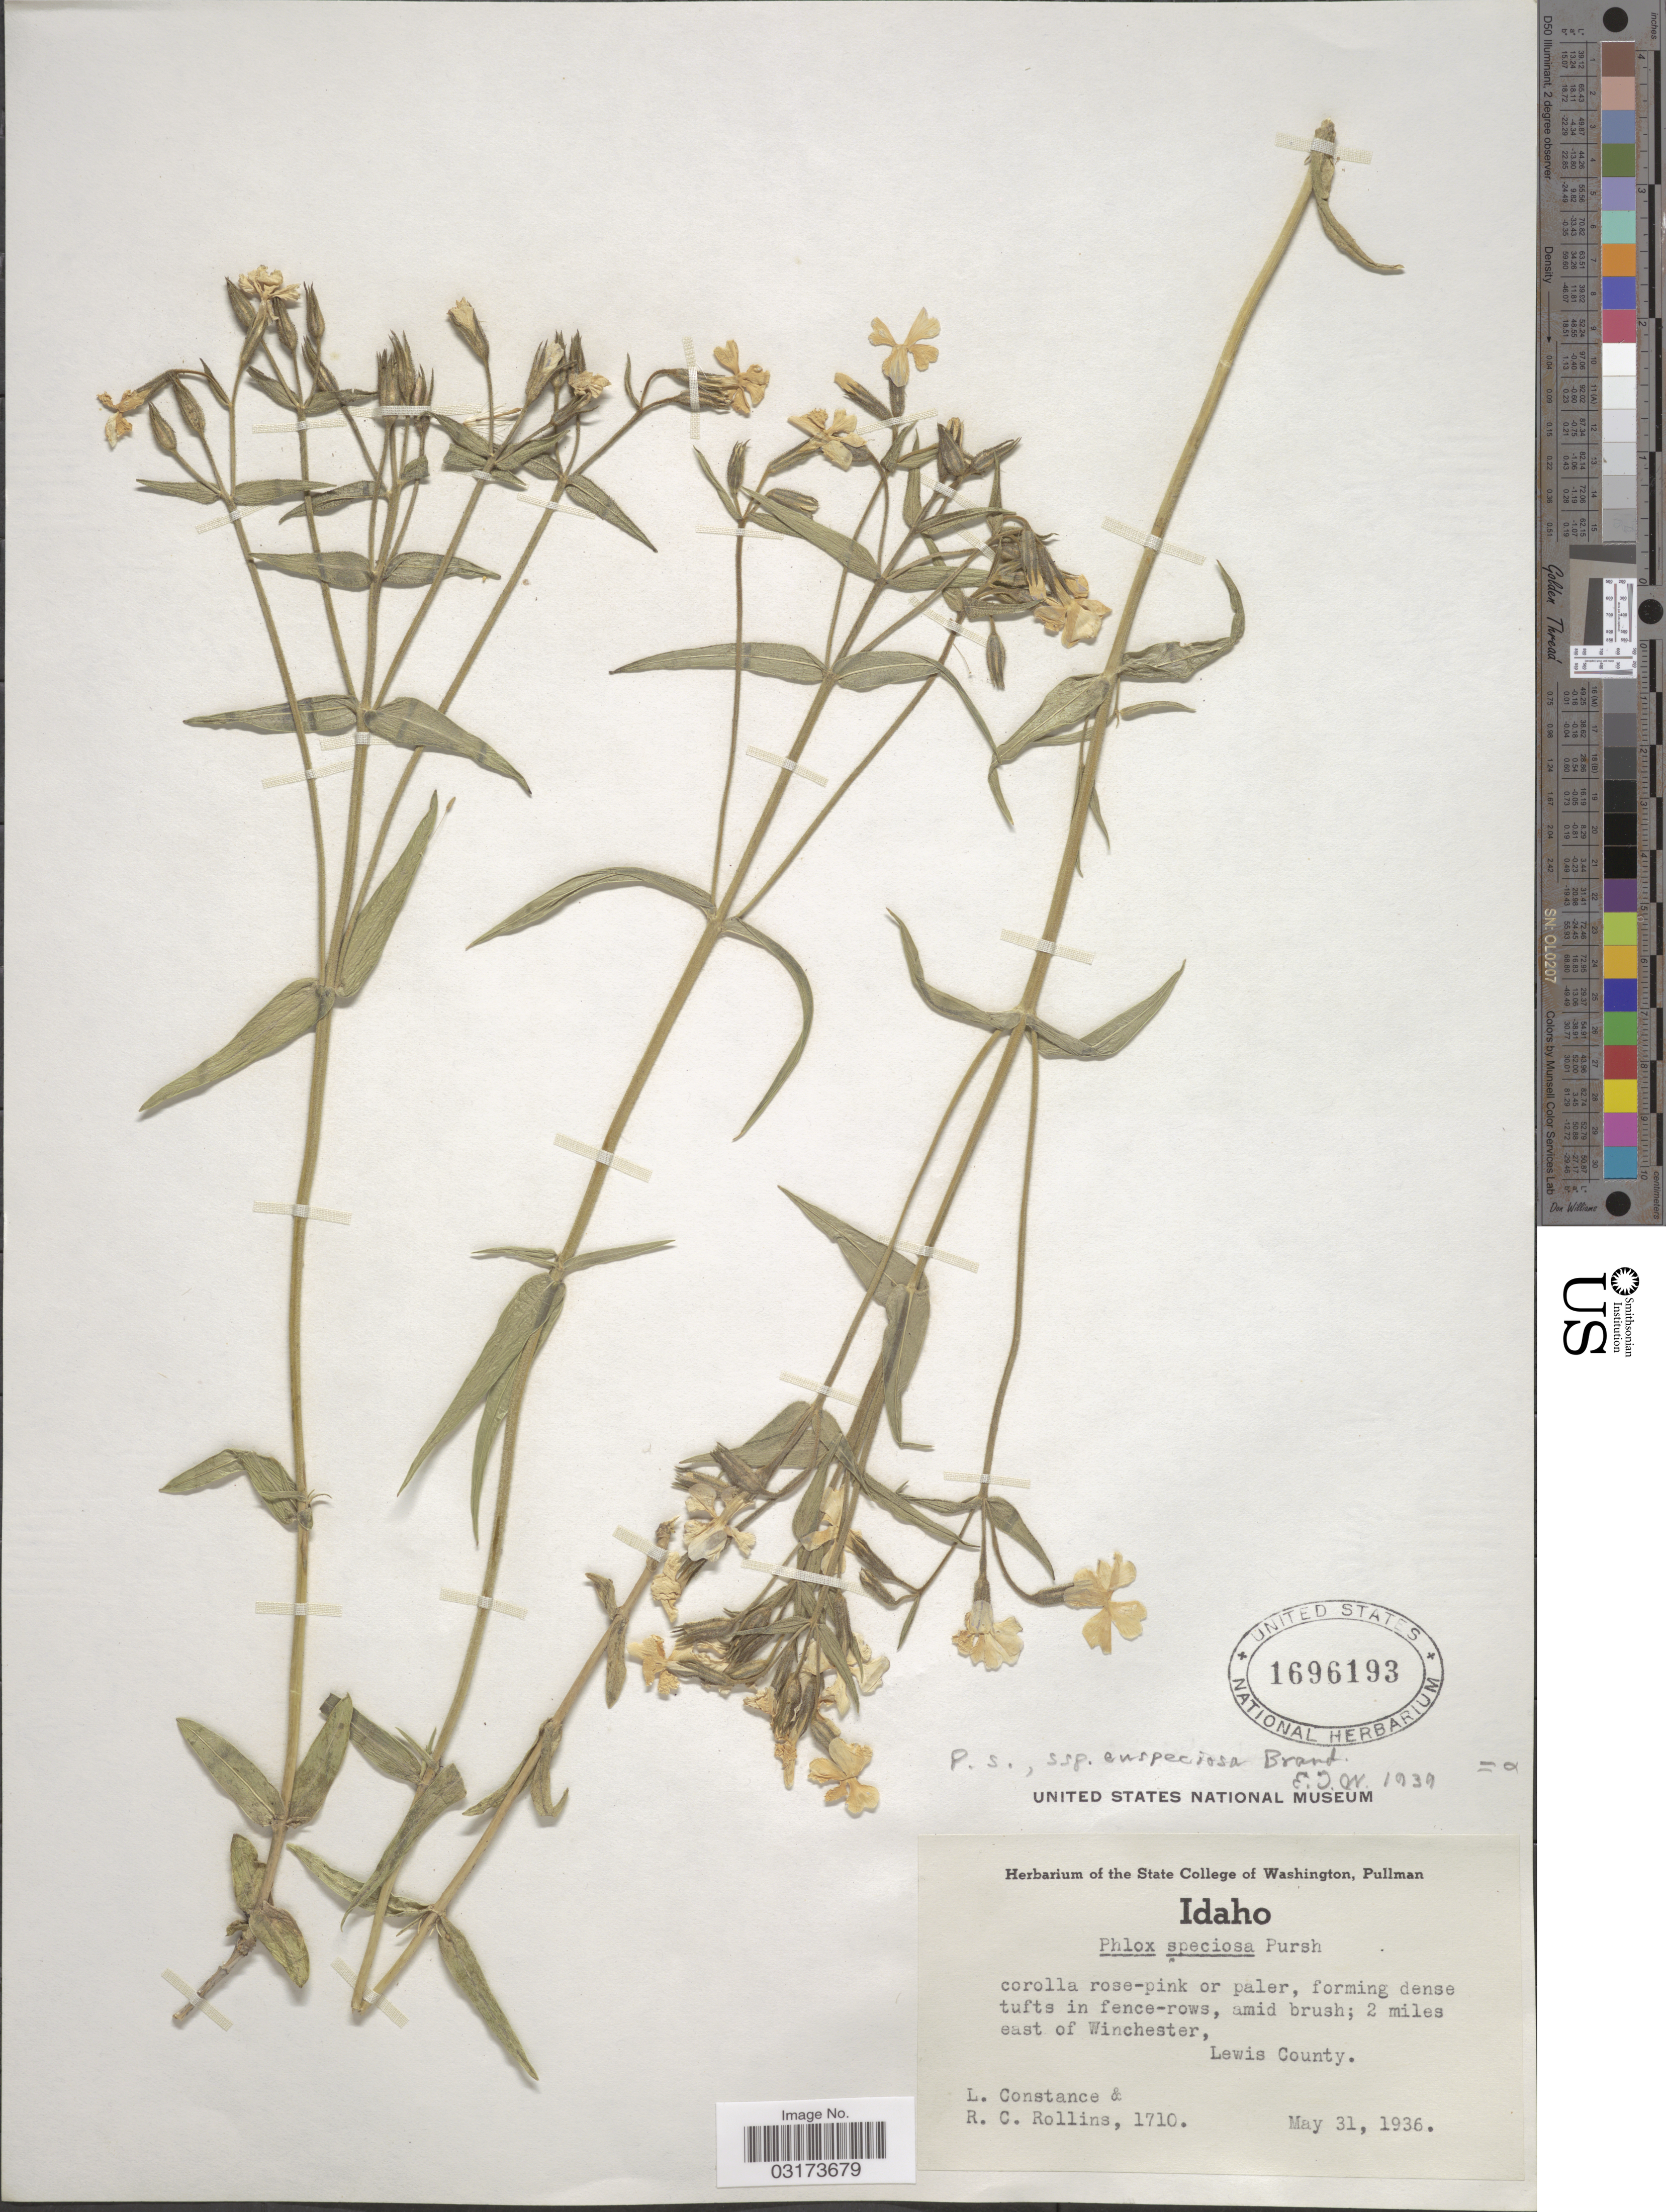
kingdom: Plantae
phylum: Tracheophyta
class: Magnoliopsida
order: Ericales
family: Polemoniaceae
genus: Phlox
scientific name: Phlox speciosa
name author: Pursh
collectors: L. Constance & R. C. Rollins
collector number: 1710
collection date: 1936-05-31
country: United States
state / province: Idaho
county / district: Lewis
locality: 2 miles E of Winchester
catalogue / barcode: US 1696193